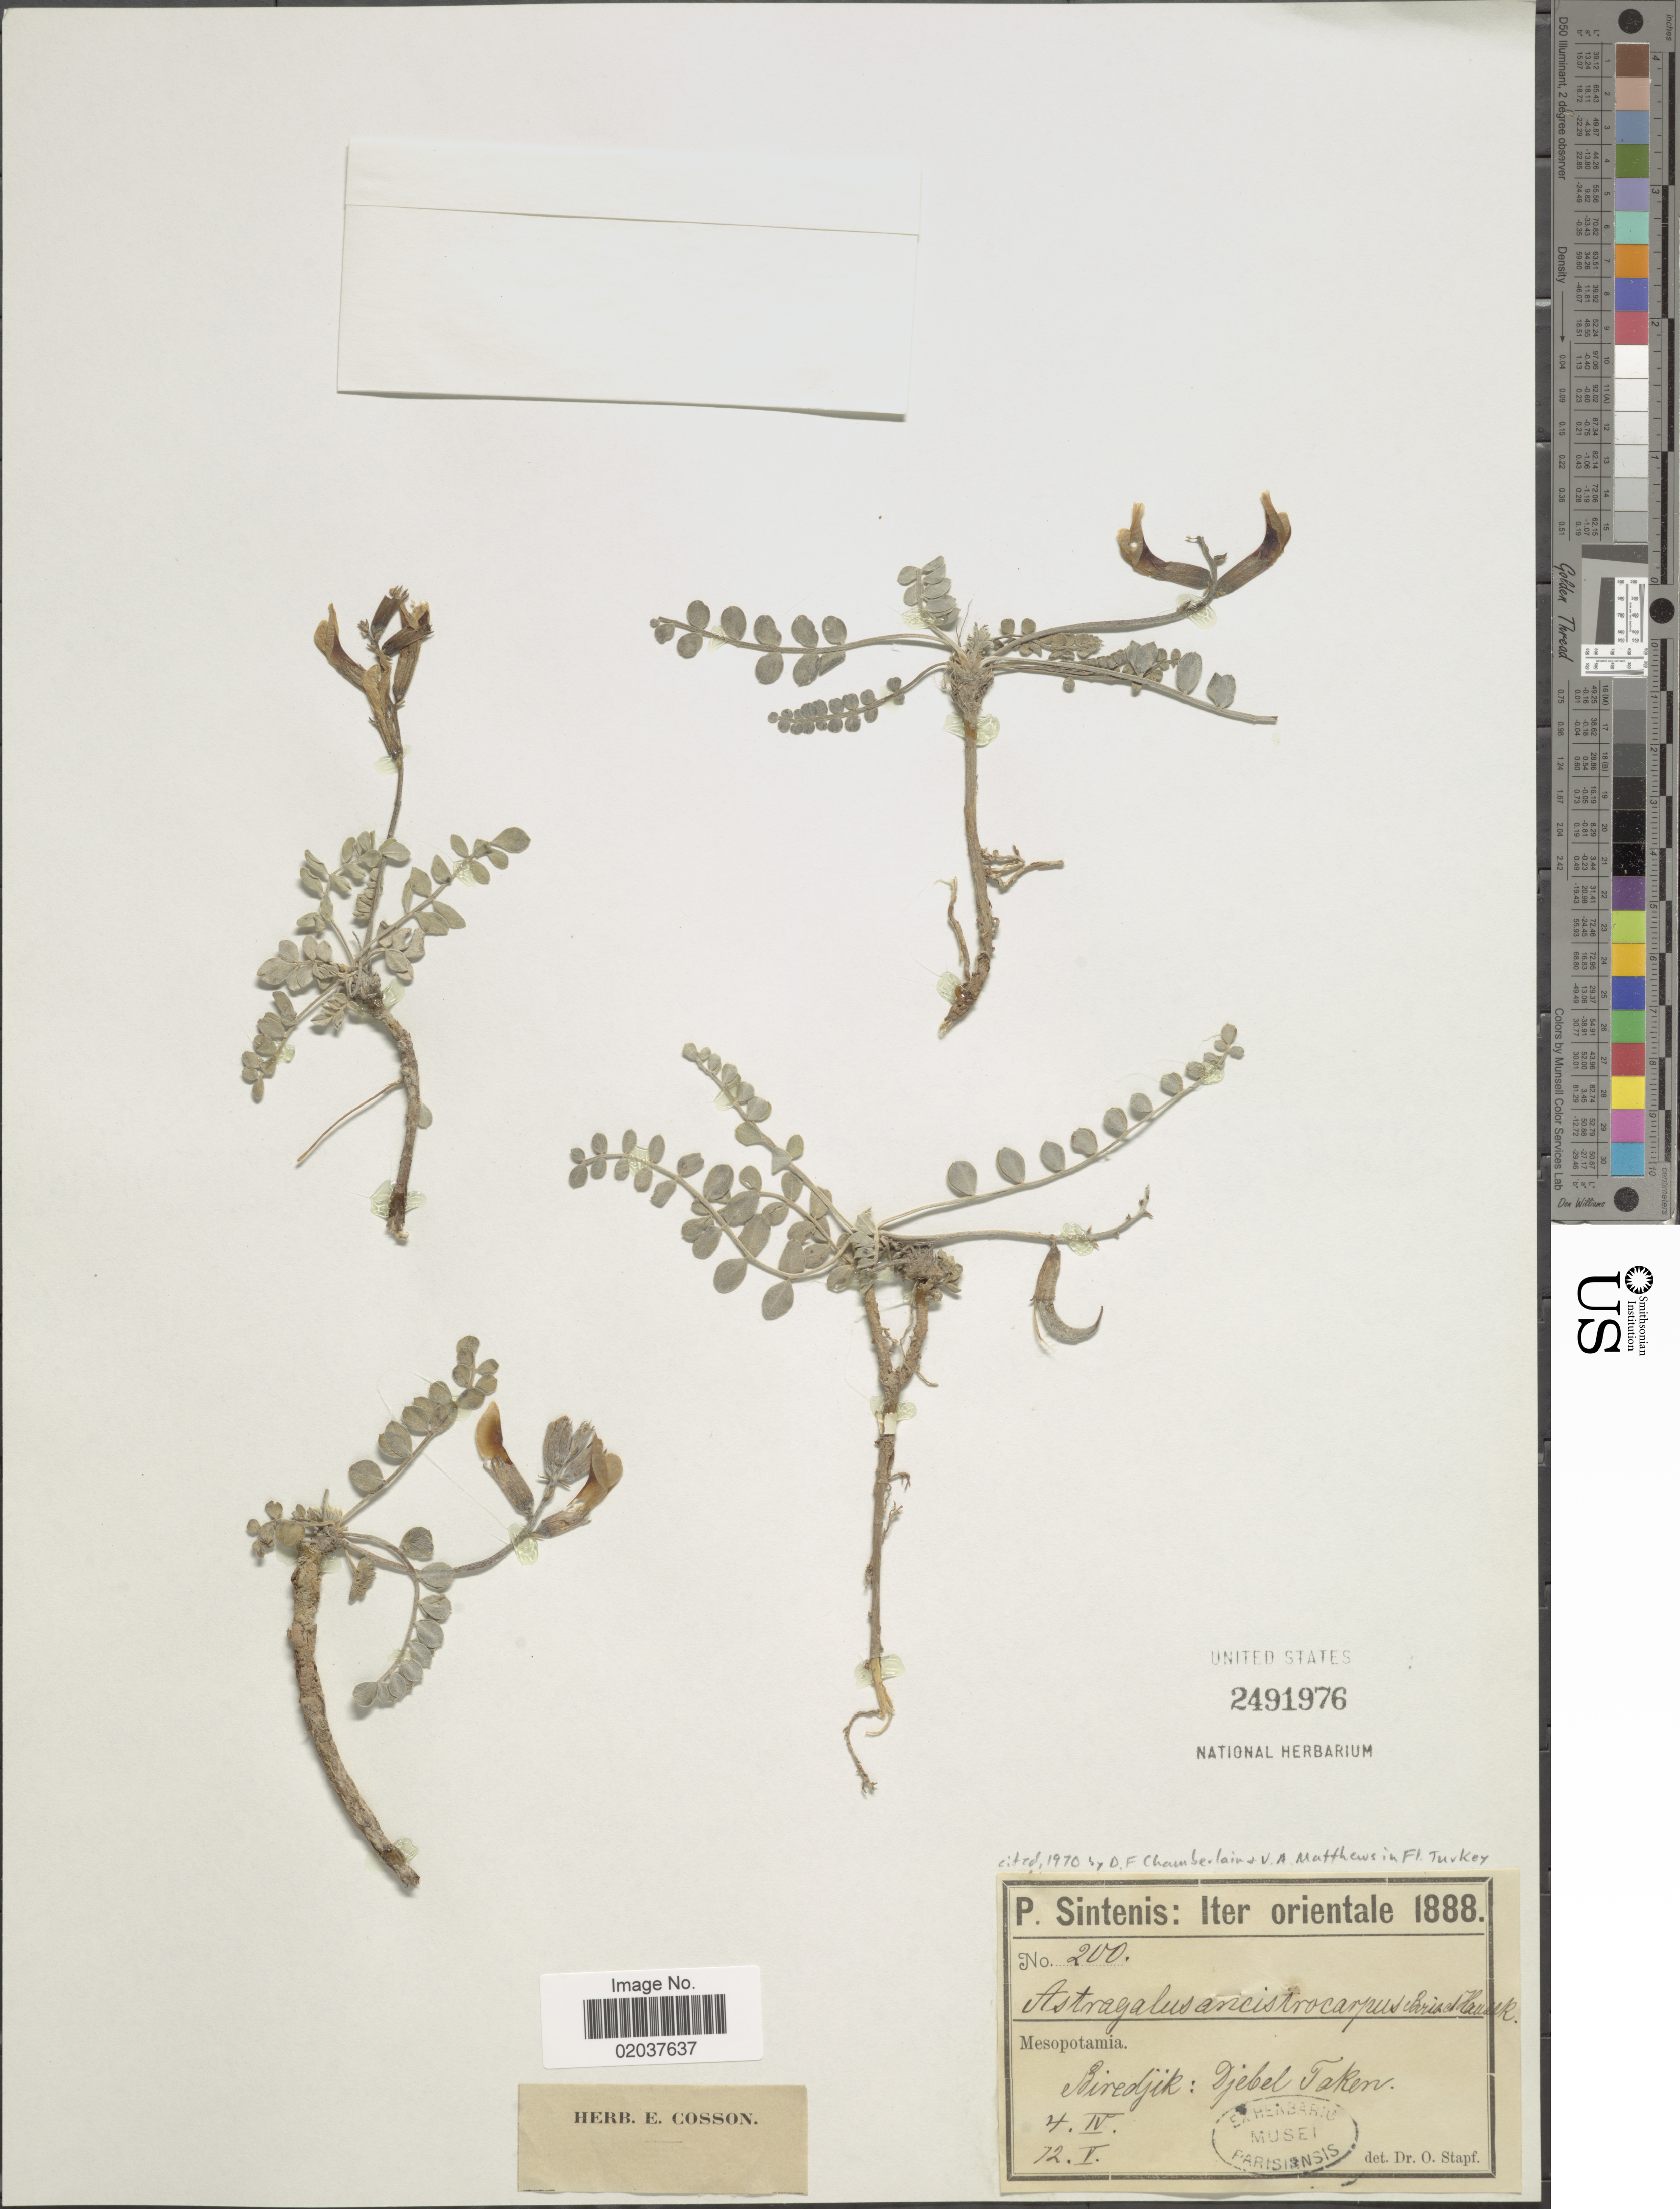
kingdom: Plantae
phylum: Tracheophyta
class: Magnoliopsida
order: Fabales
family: Fabaceae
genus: Astragalus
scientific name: Astragalus ancistrocarpus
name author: Boiss. & Hausskn.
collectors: P. Sintenis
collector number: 200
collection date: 1888-04-04/1888-05-12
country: Turkey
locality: Mesopotamia, Biredijk: Djebel Taken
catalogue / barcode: US 2491976